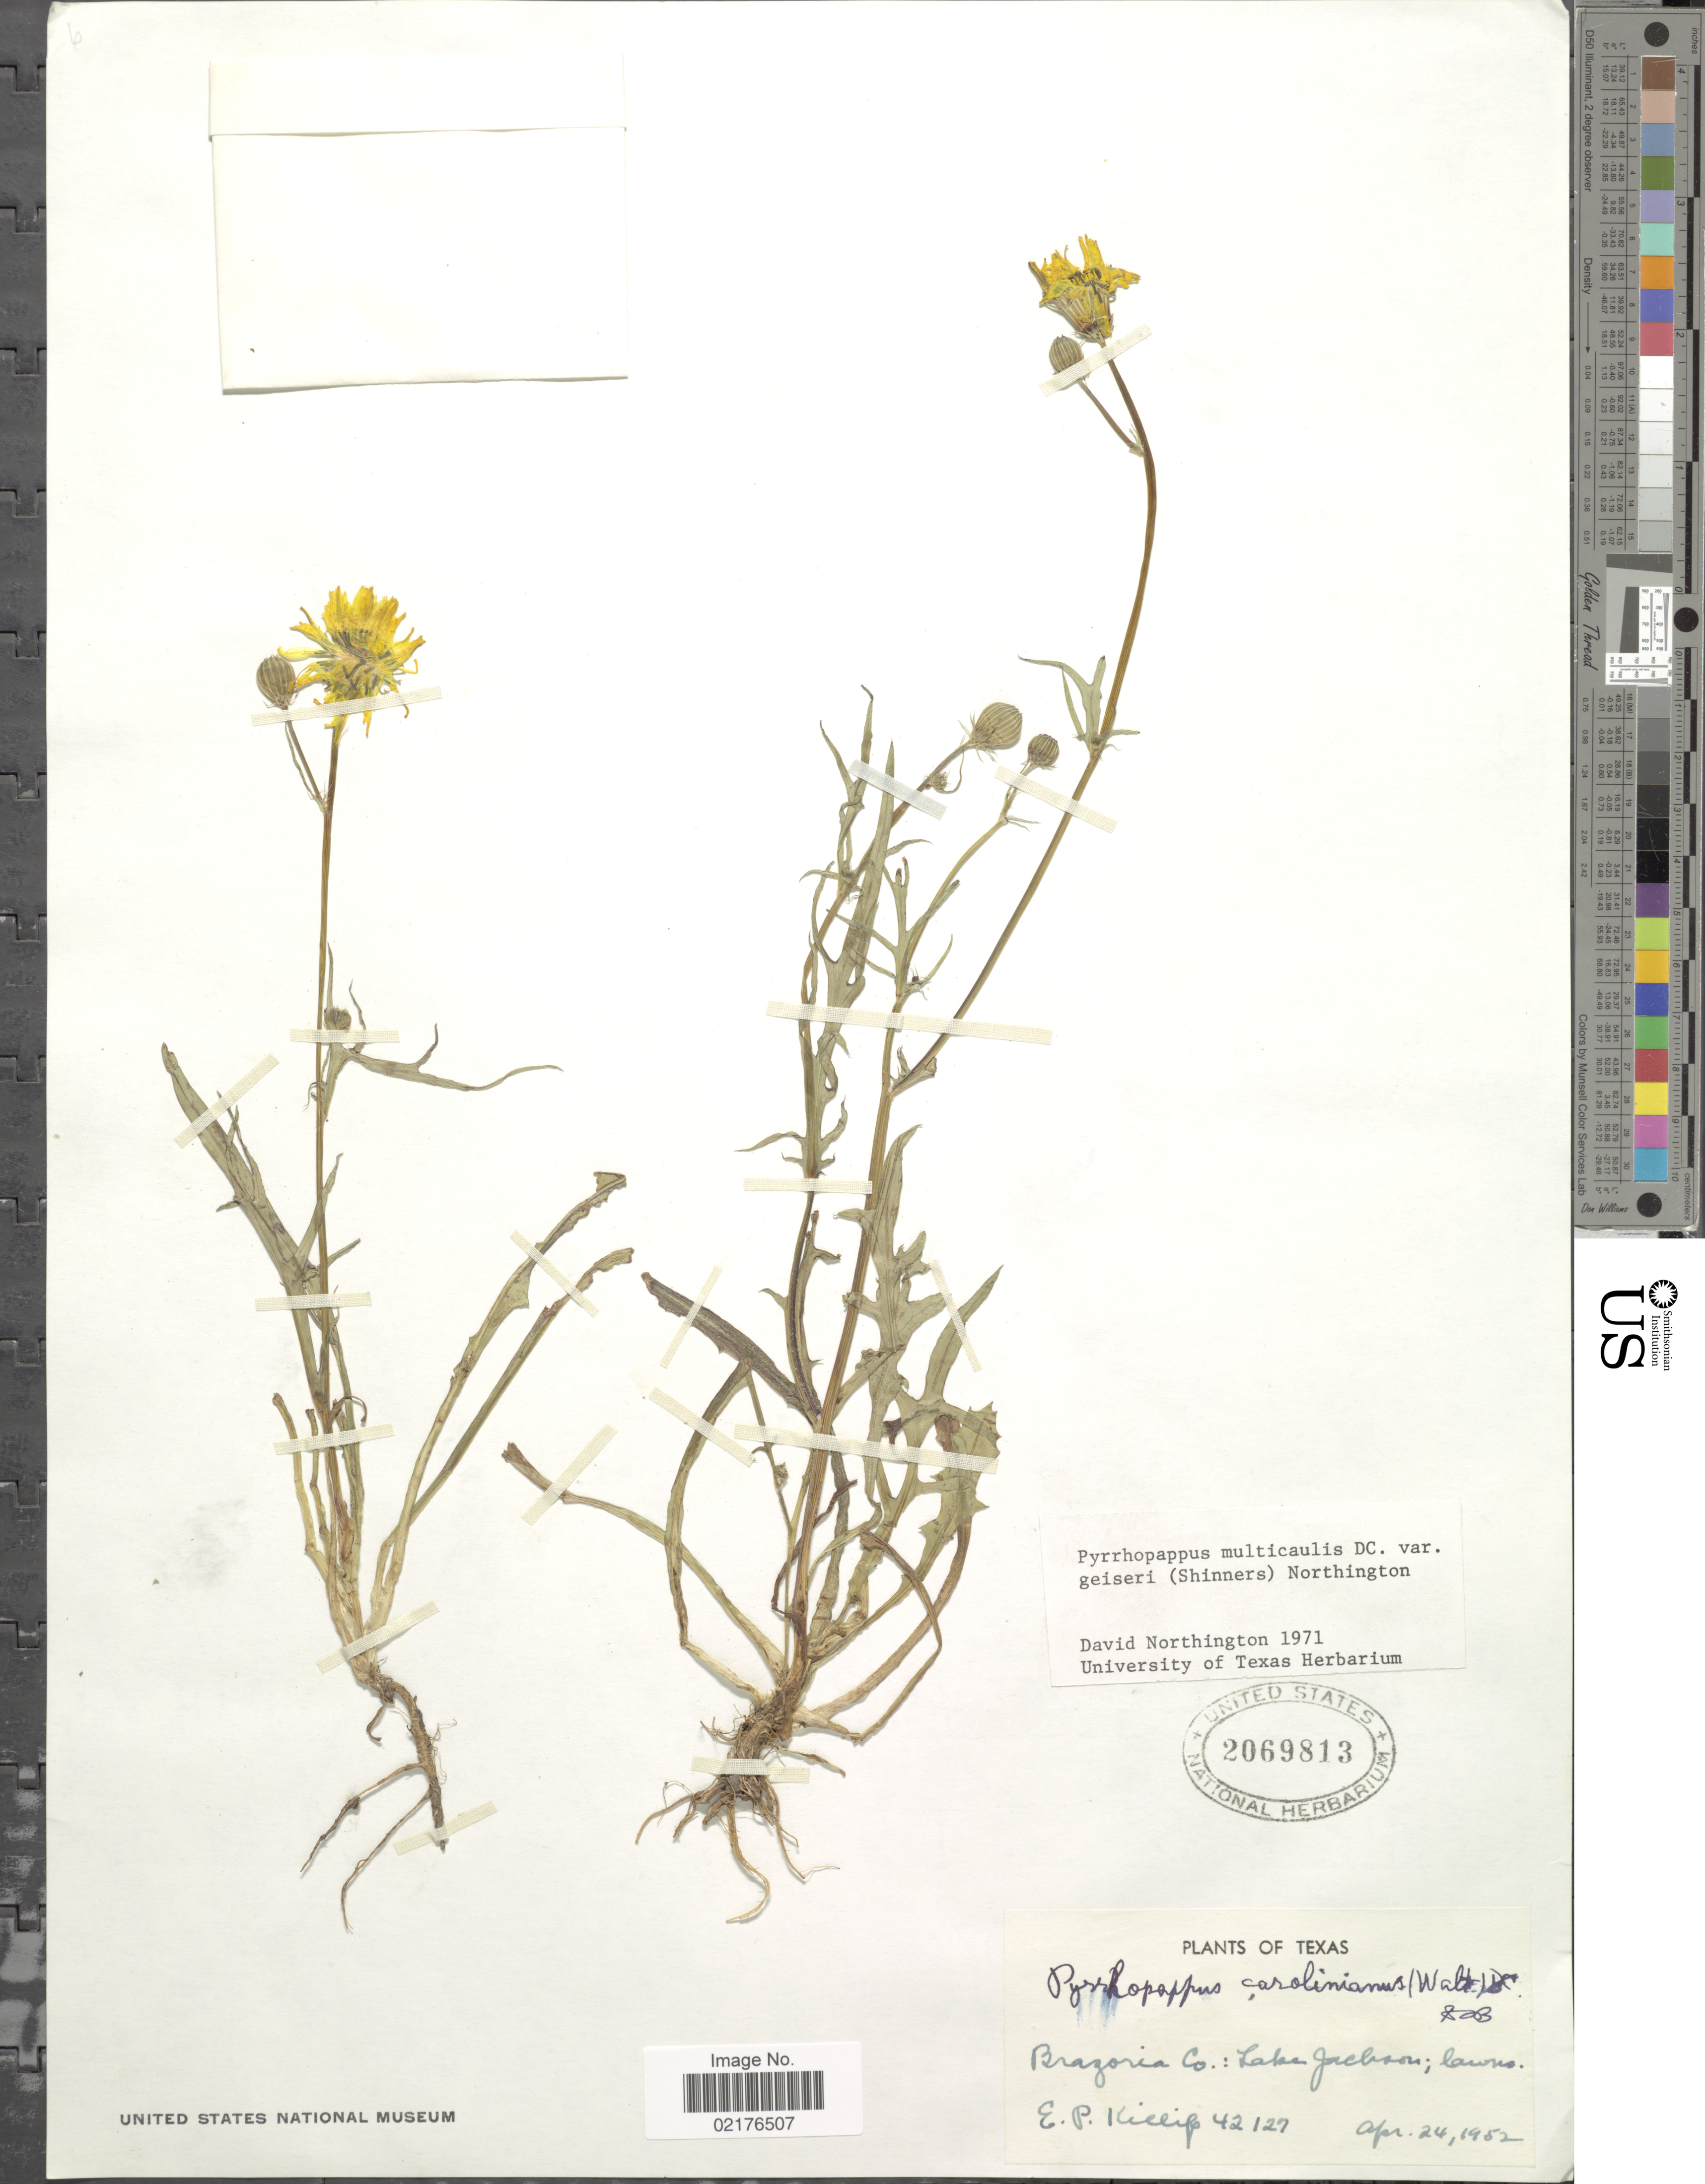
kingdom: Plantae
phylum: Tracheophyta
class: Magnoliopsida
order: Asterales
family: Asteraceae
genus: Pyrrhopappus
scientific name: Pyrrhopappus pauciflorus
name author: (D. Don) DC.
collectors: E. P. Killip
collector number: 42127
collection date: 1952-04-24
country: United States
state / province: Texas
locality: Brazoria Co.: Lake Jackson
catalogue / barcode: US 2069813